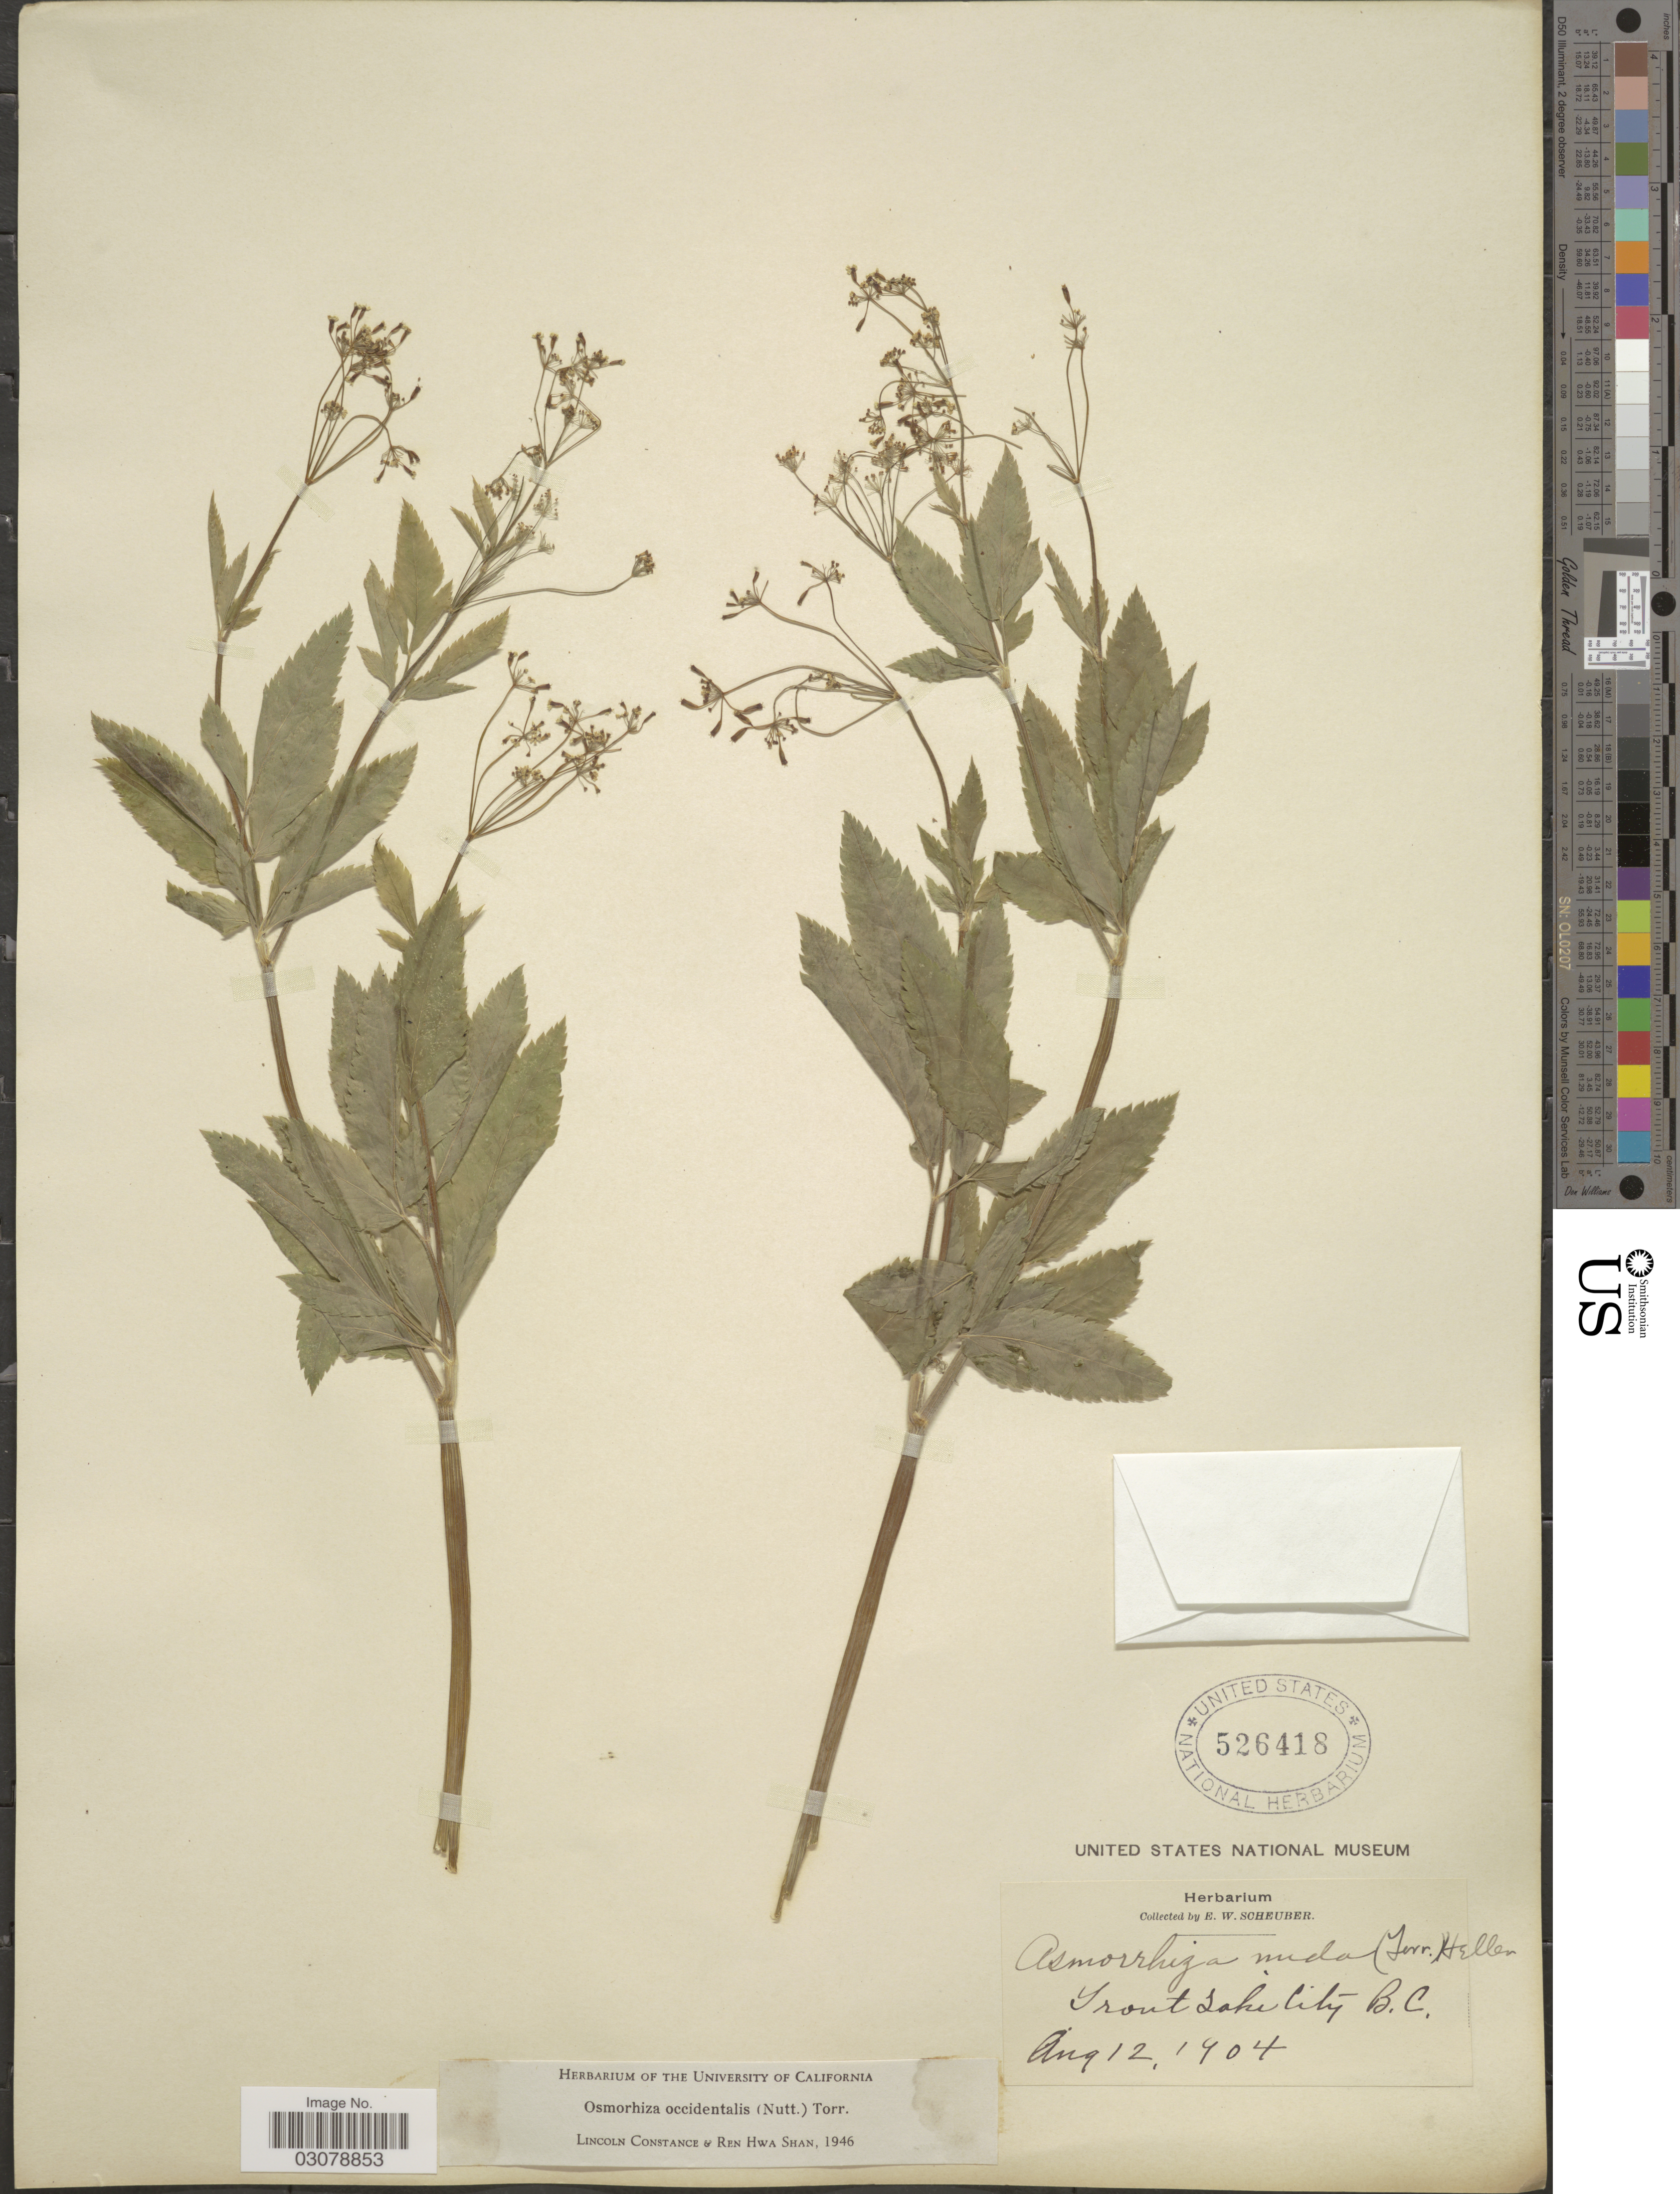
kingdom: Plantae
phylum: Tracheophyta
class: Magnoliopsida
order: Apiales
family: Apiaceae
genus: Osmorhiza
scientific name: Osmorhiza occidentalis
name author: (Nutt.) Torr.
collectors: E. Scheuber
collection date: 1904-08-12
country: Canada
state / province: British Columbia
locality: Trout Lake City.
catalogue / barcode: US 526418